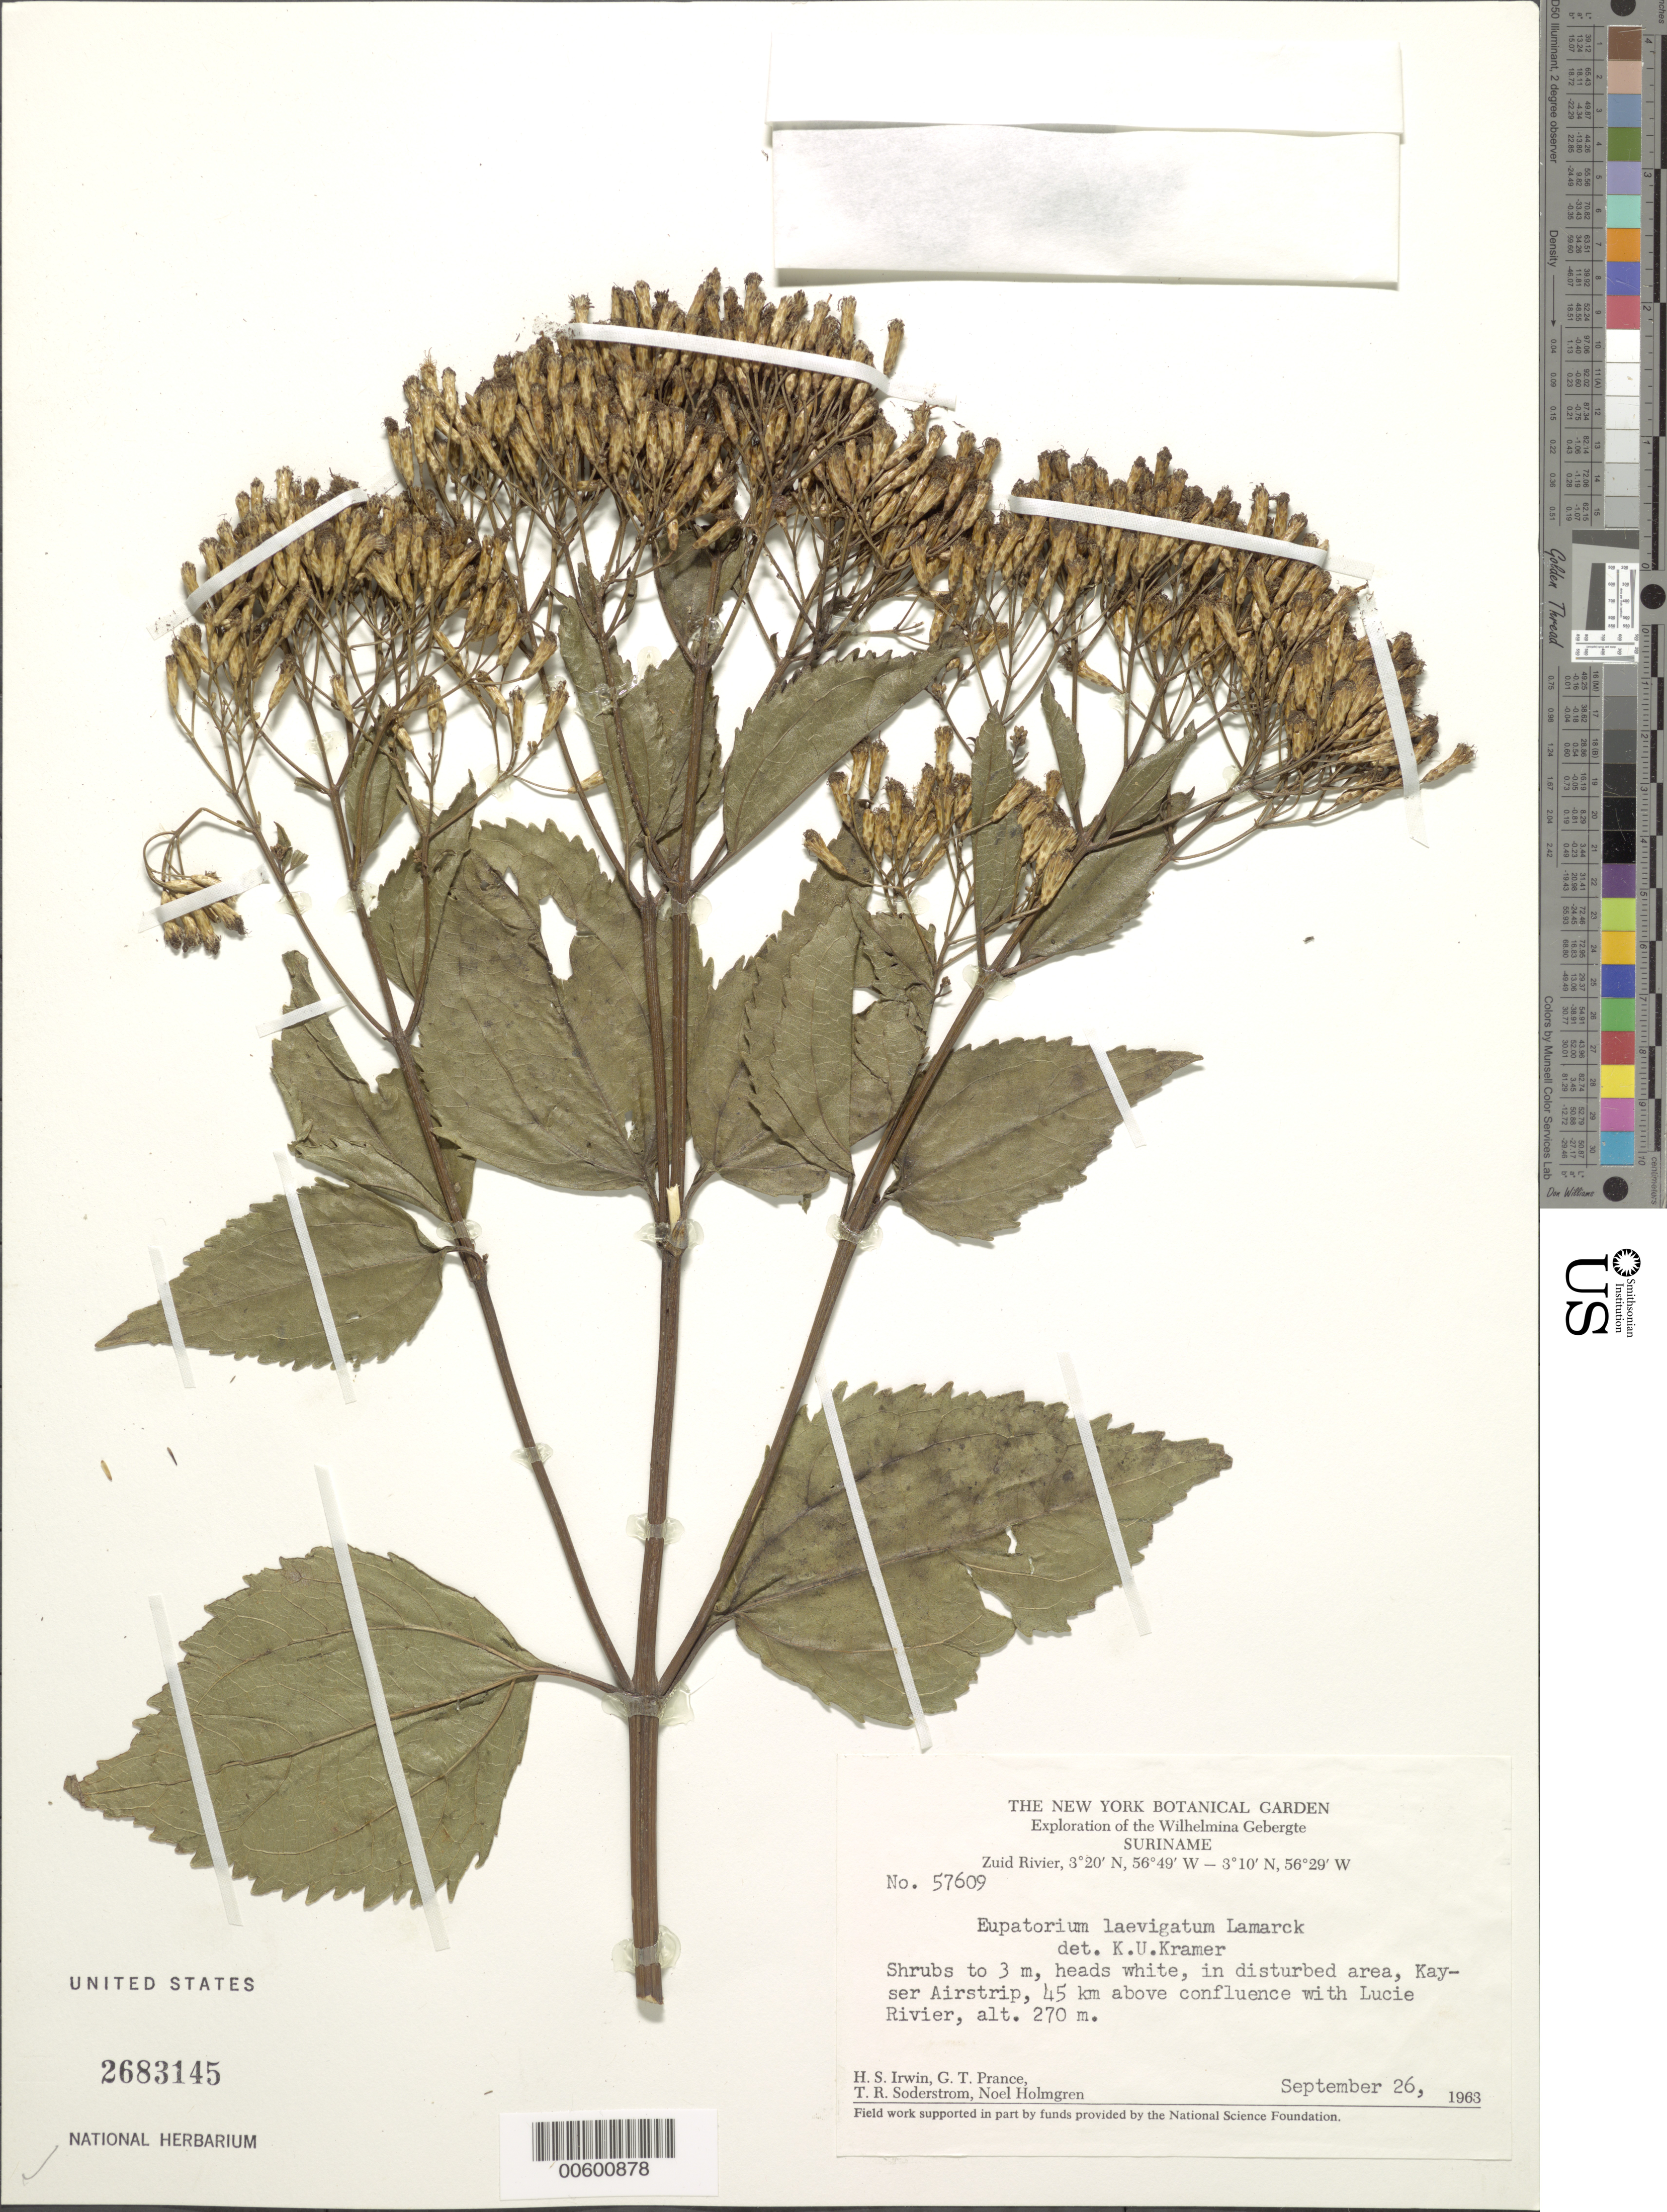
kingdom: Plantae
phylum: Tracheophyta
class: Magnoliopsida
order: Asterales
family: Asteraceae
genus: Chromolaena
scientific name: Chromolaena laevigata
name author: (Lam.) R.M. King & H. Rob.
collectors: H. Irwin, G. T. Prance, T. R. Soderstrom & N. H. Holmgren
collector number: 57609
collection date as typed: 26-Sep-63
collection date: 1963-09-26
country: Suriname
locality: Kayser Airstrip, Zuid R., 45 km above confl. with Lucie R., Wilhelmina Gebergte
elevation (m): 270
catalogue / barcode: US 2683145